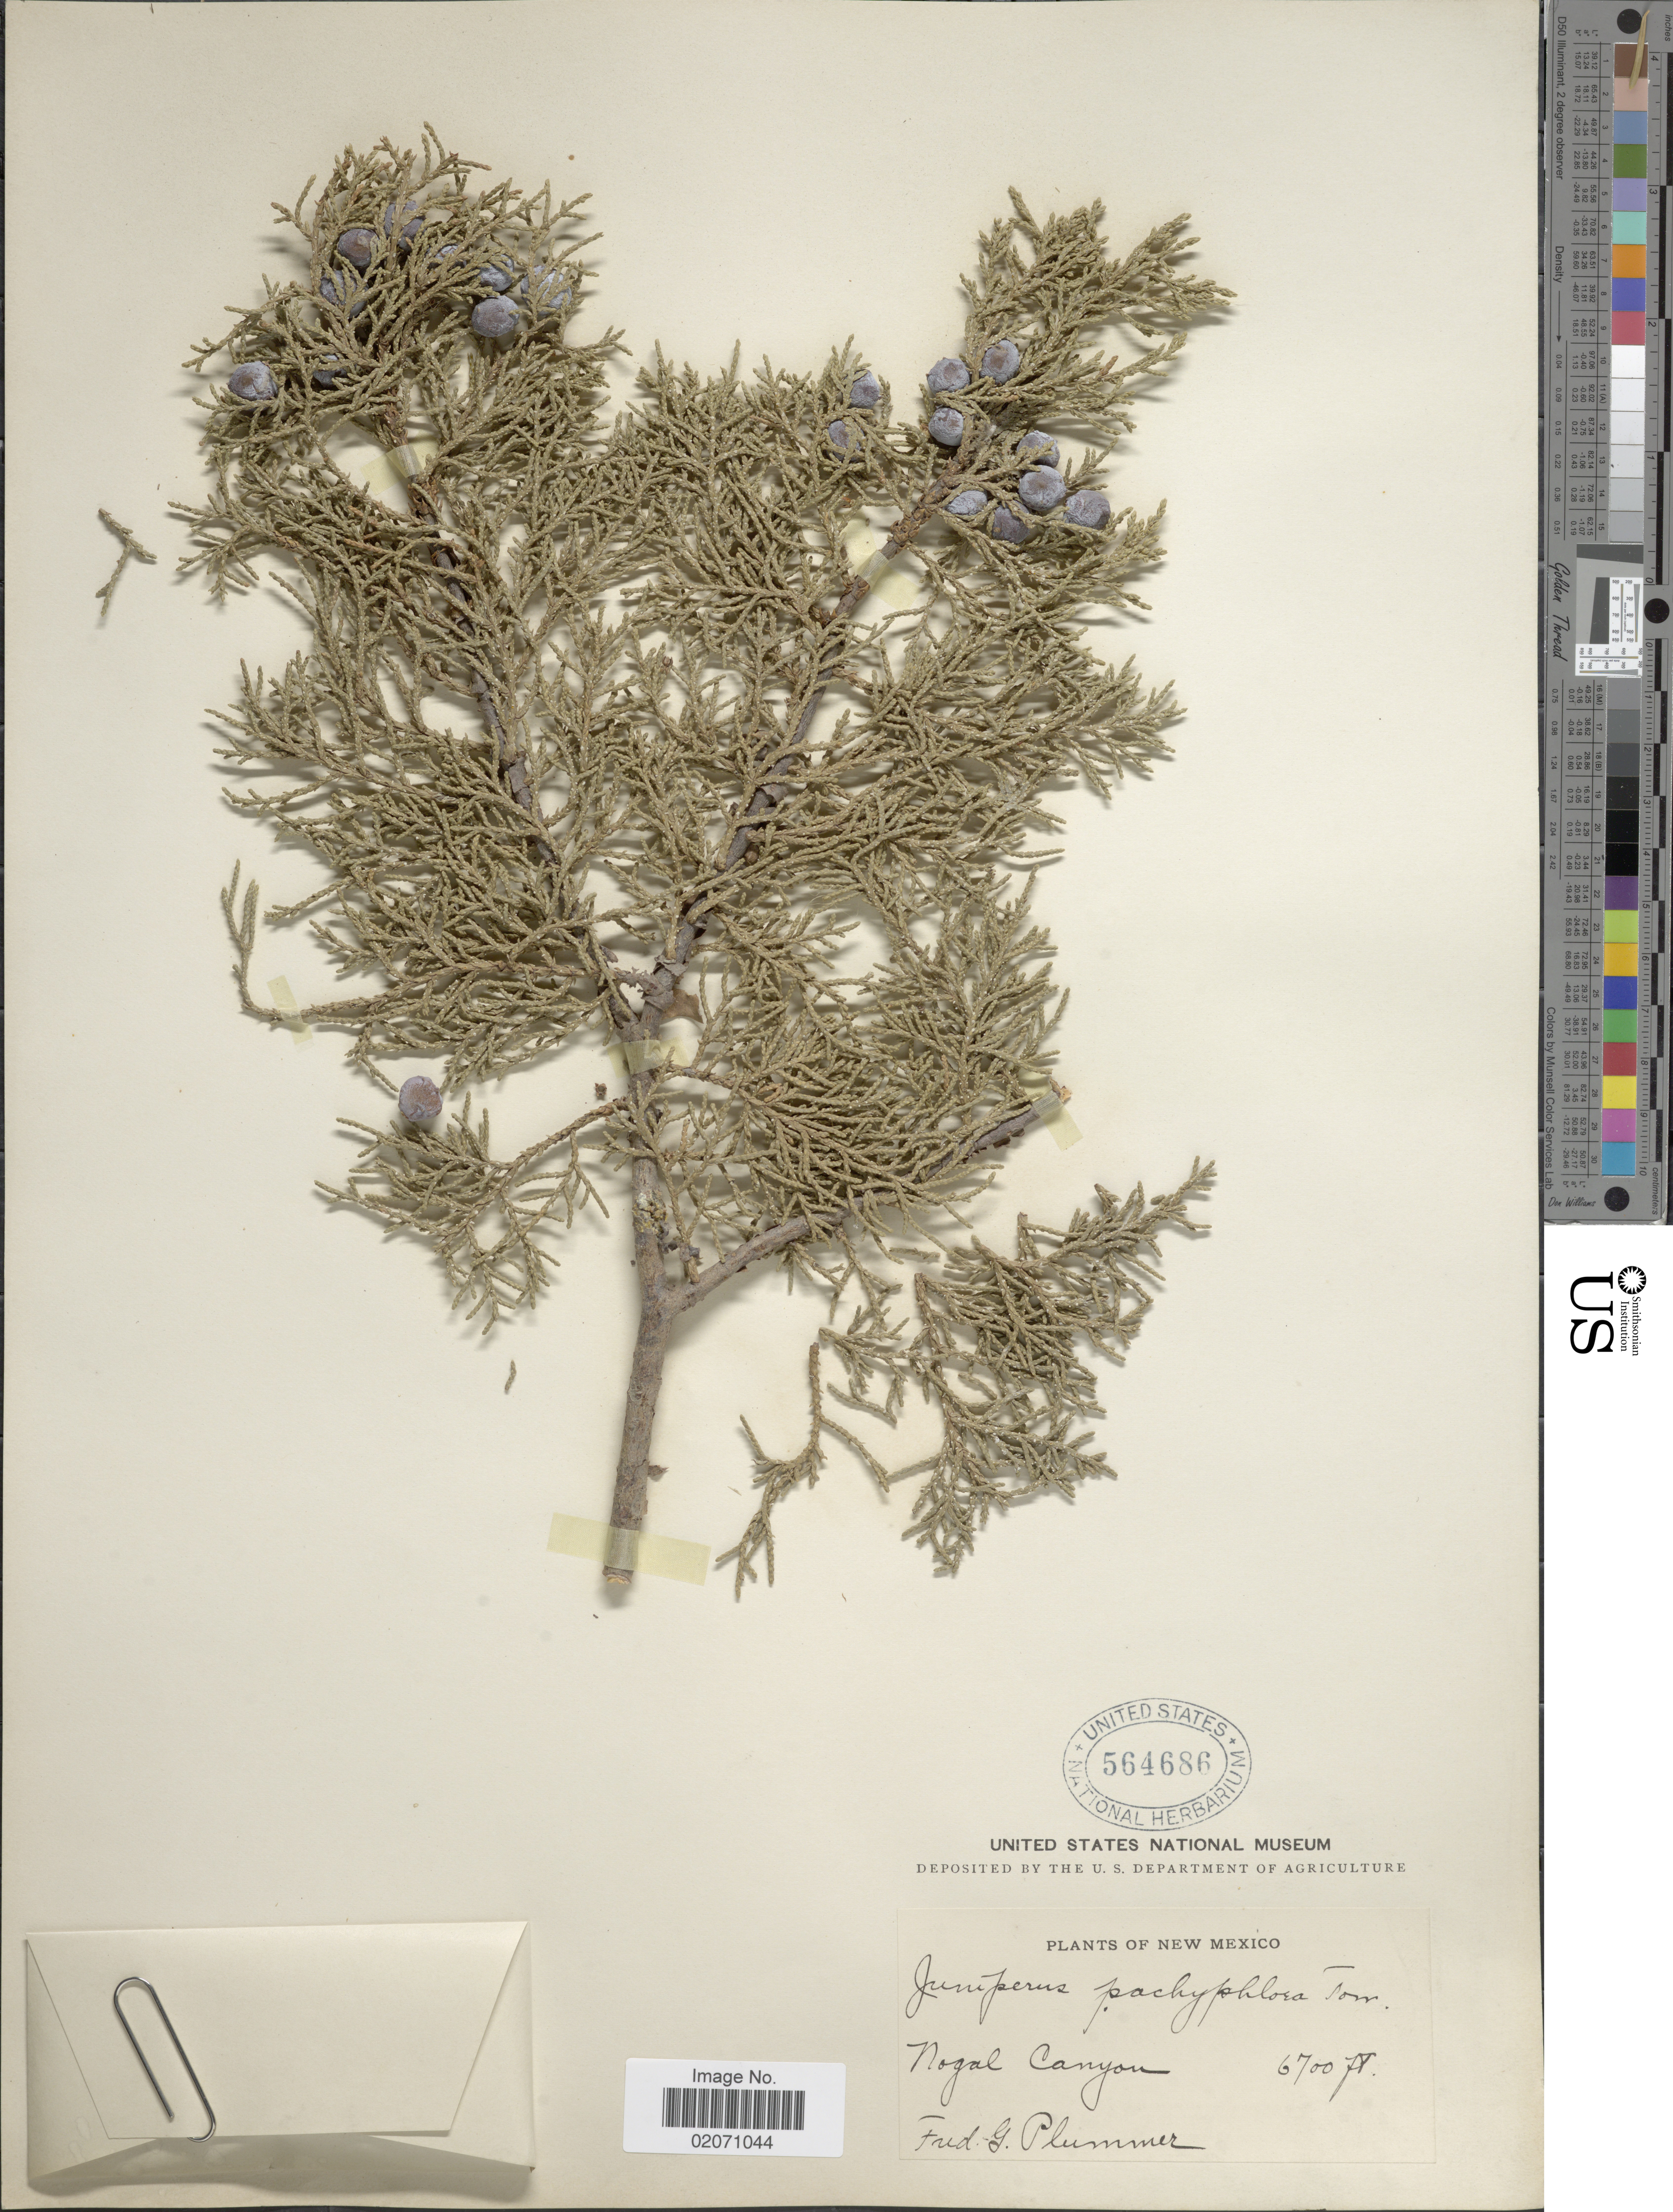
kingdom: Plantae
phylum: Tracheophyta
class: Pinopsida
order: Pinales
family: Cupressaceae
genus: Juniperus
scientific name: Juniperus deppeana var. pachyphlaea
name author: (Torr.) Martínez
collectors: F. Plummer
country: United States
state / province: New Mexico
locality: Nogal Canyon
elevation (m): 2042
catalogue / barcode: US 564686